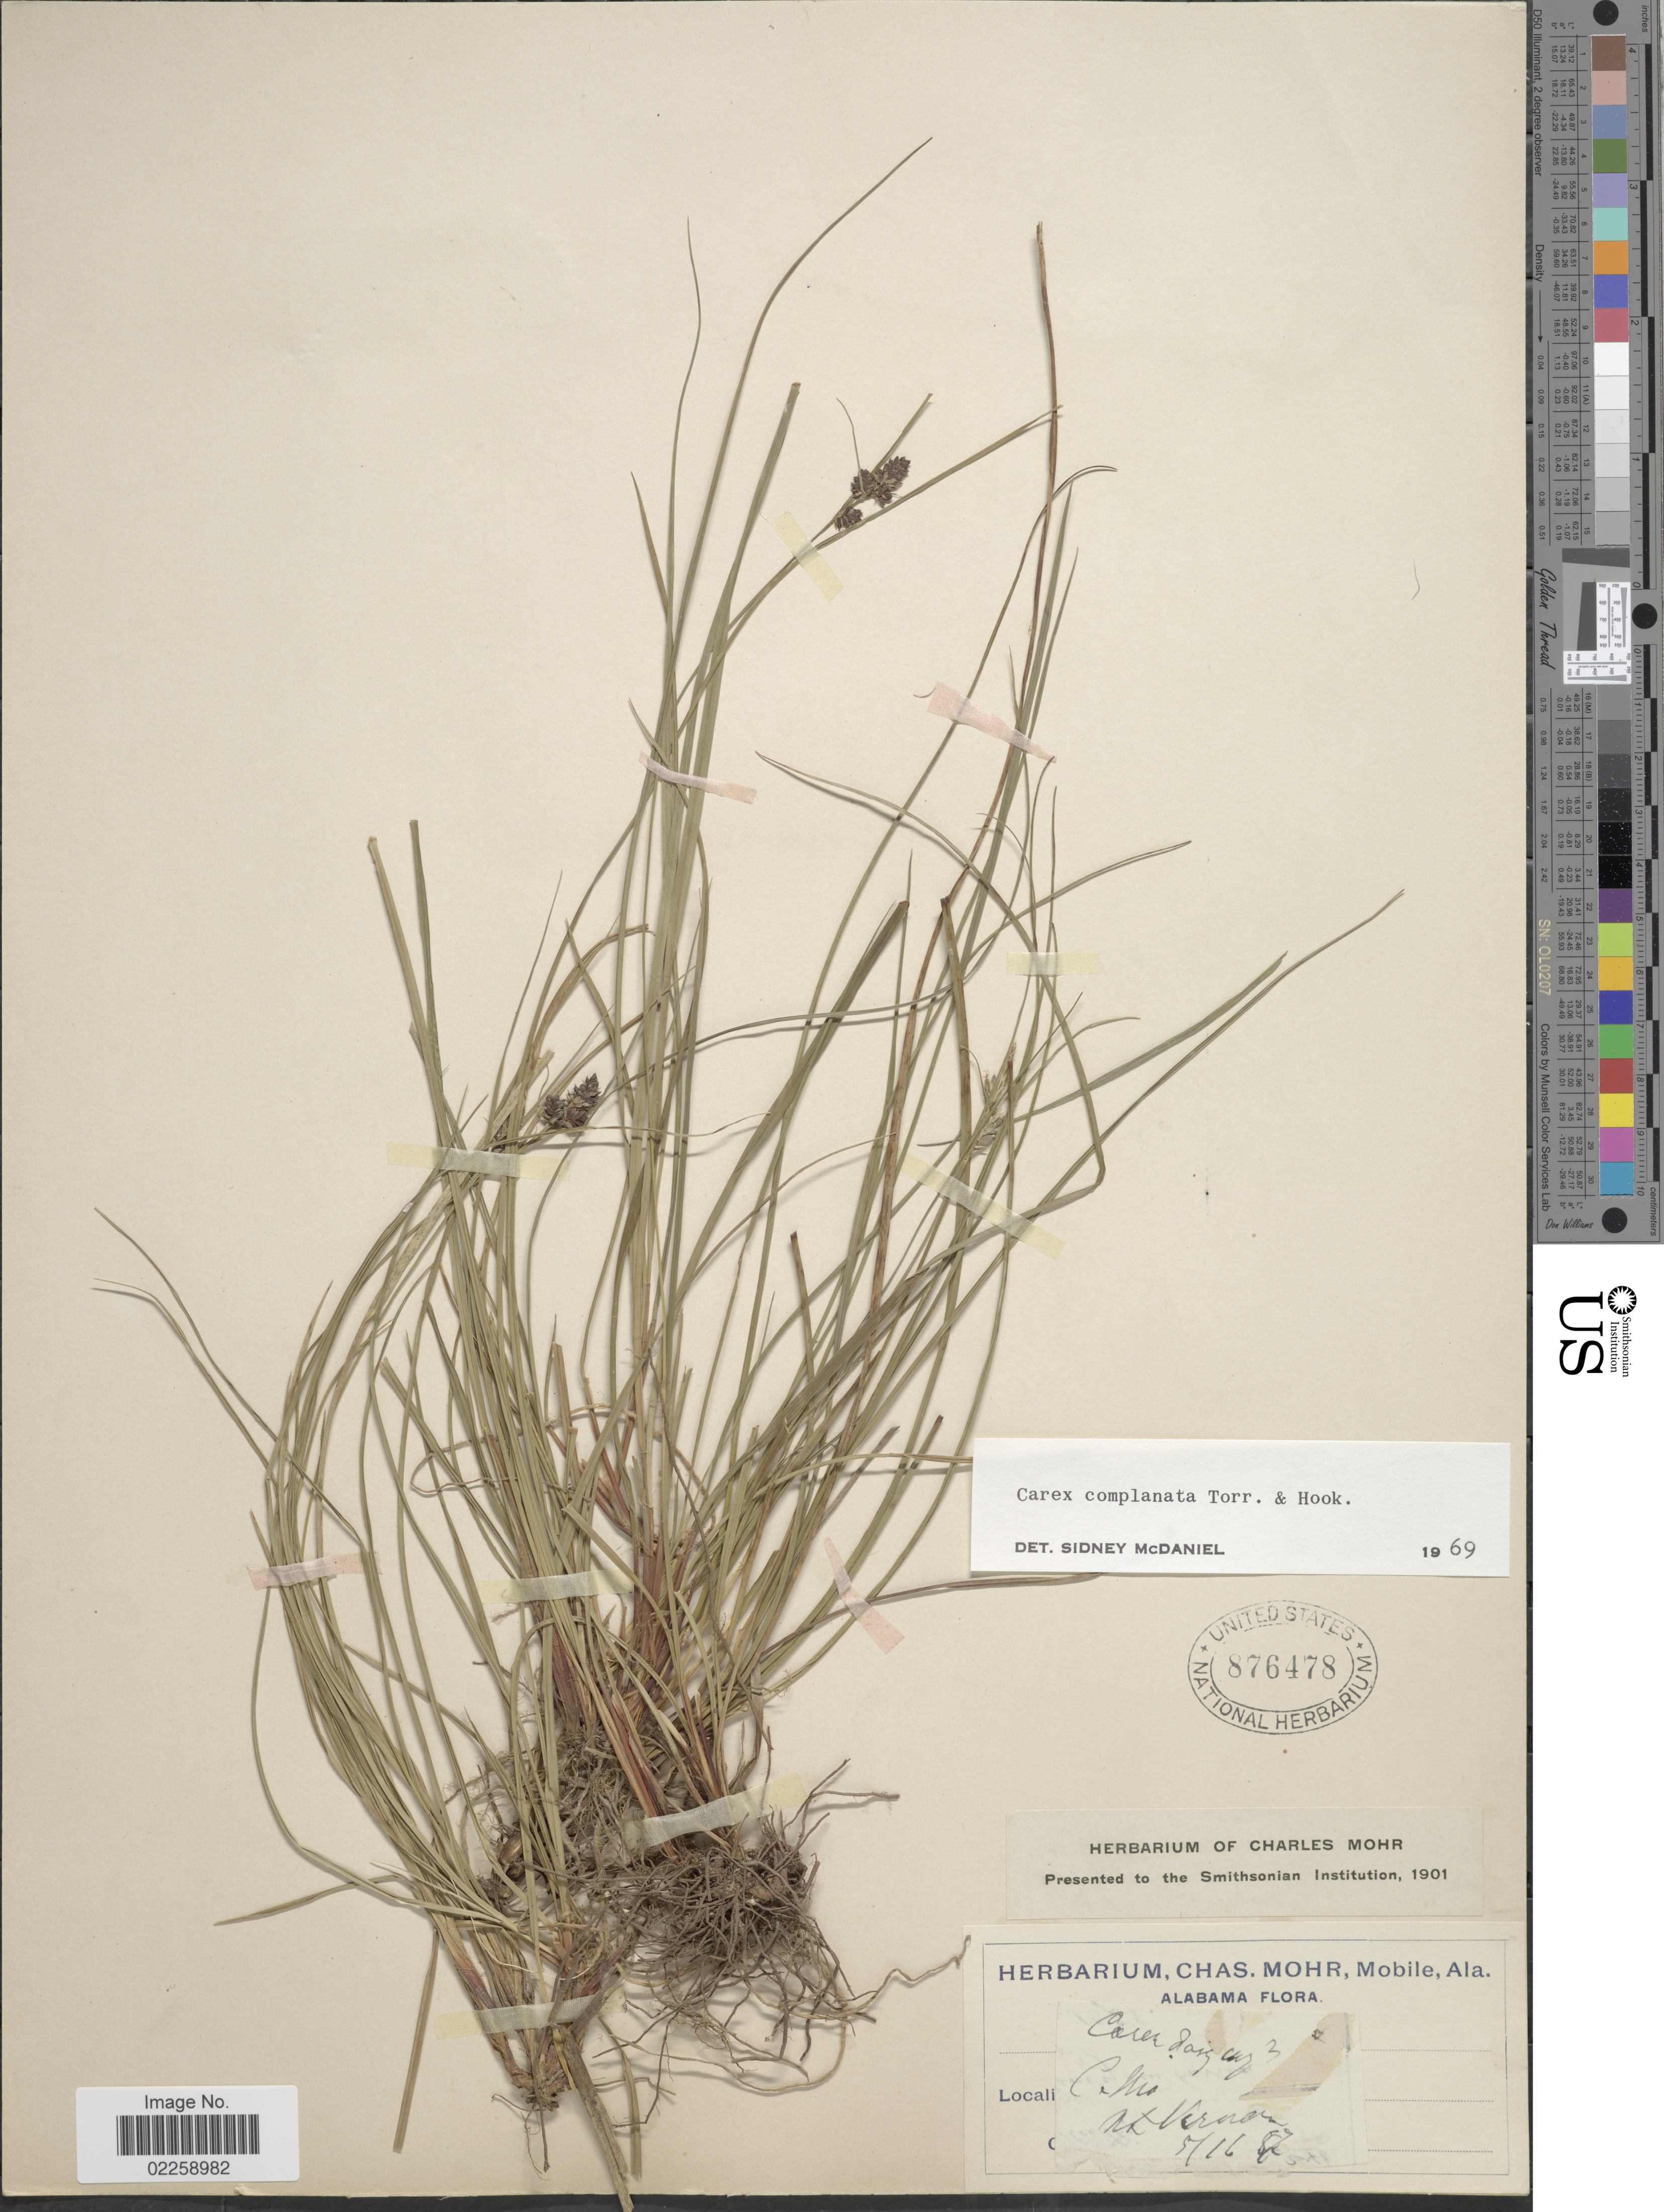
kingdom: Plantae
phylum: Tracheophyta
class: Liliopsida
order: Poales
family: Cyperaceae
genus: Carex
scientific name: Carex complanata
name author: Torr. & Hook.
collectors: Mohr, C. T. (herbarium)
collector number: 3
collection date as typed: Transcribed d/m/y: 16/8/87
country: United States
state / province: Alabama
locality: Mt. Vernon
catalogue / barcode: US 876478